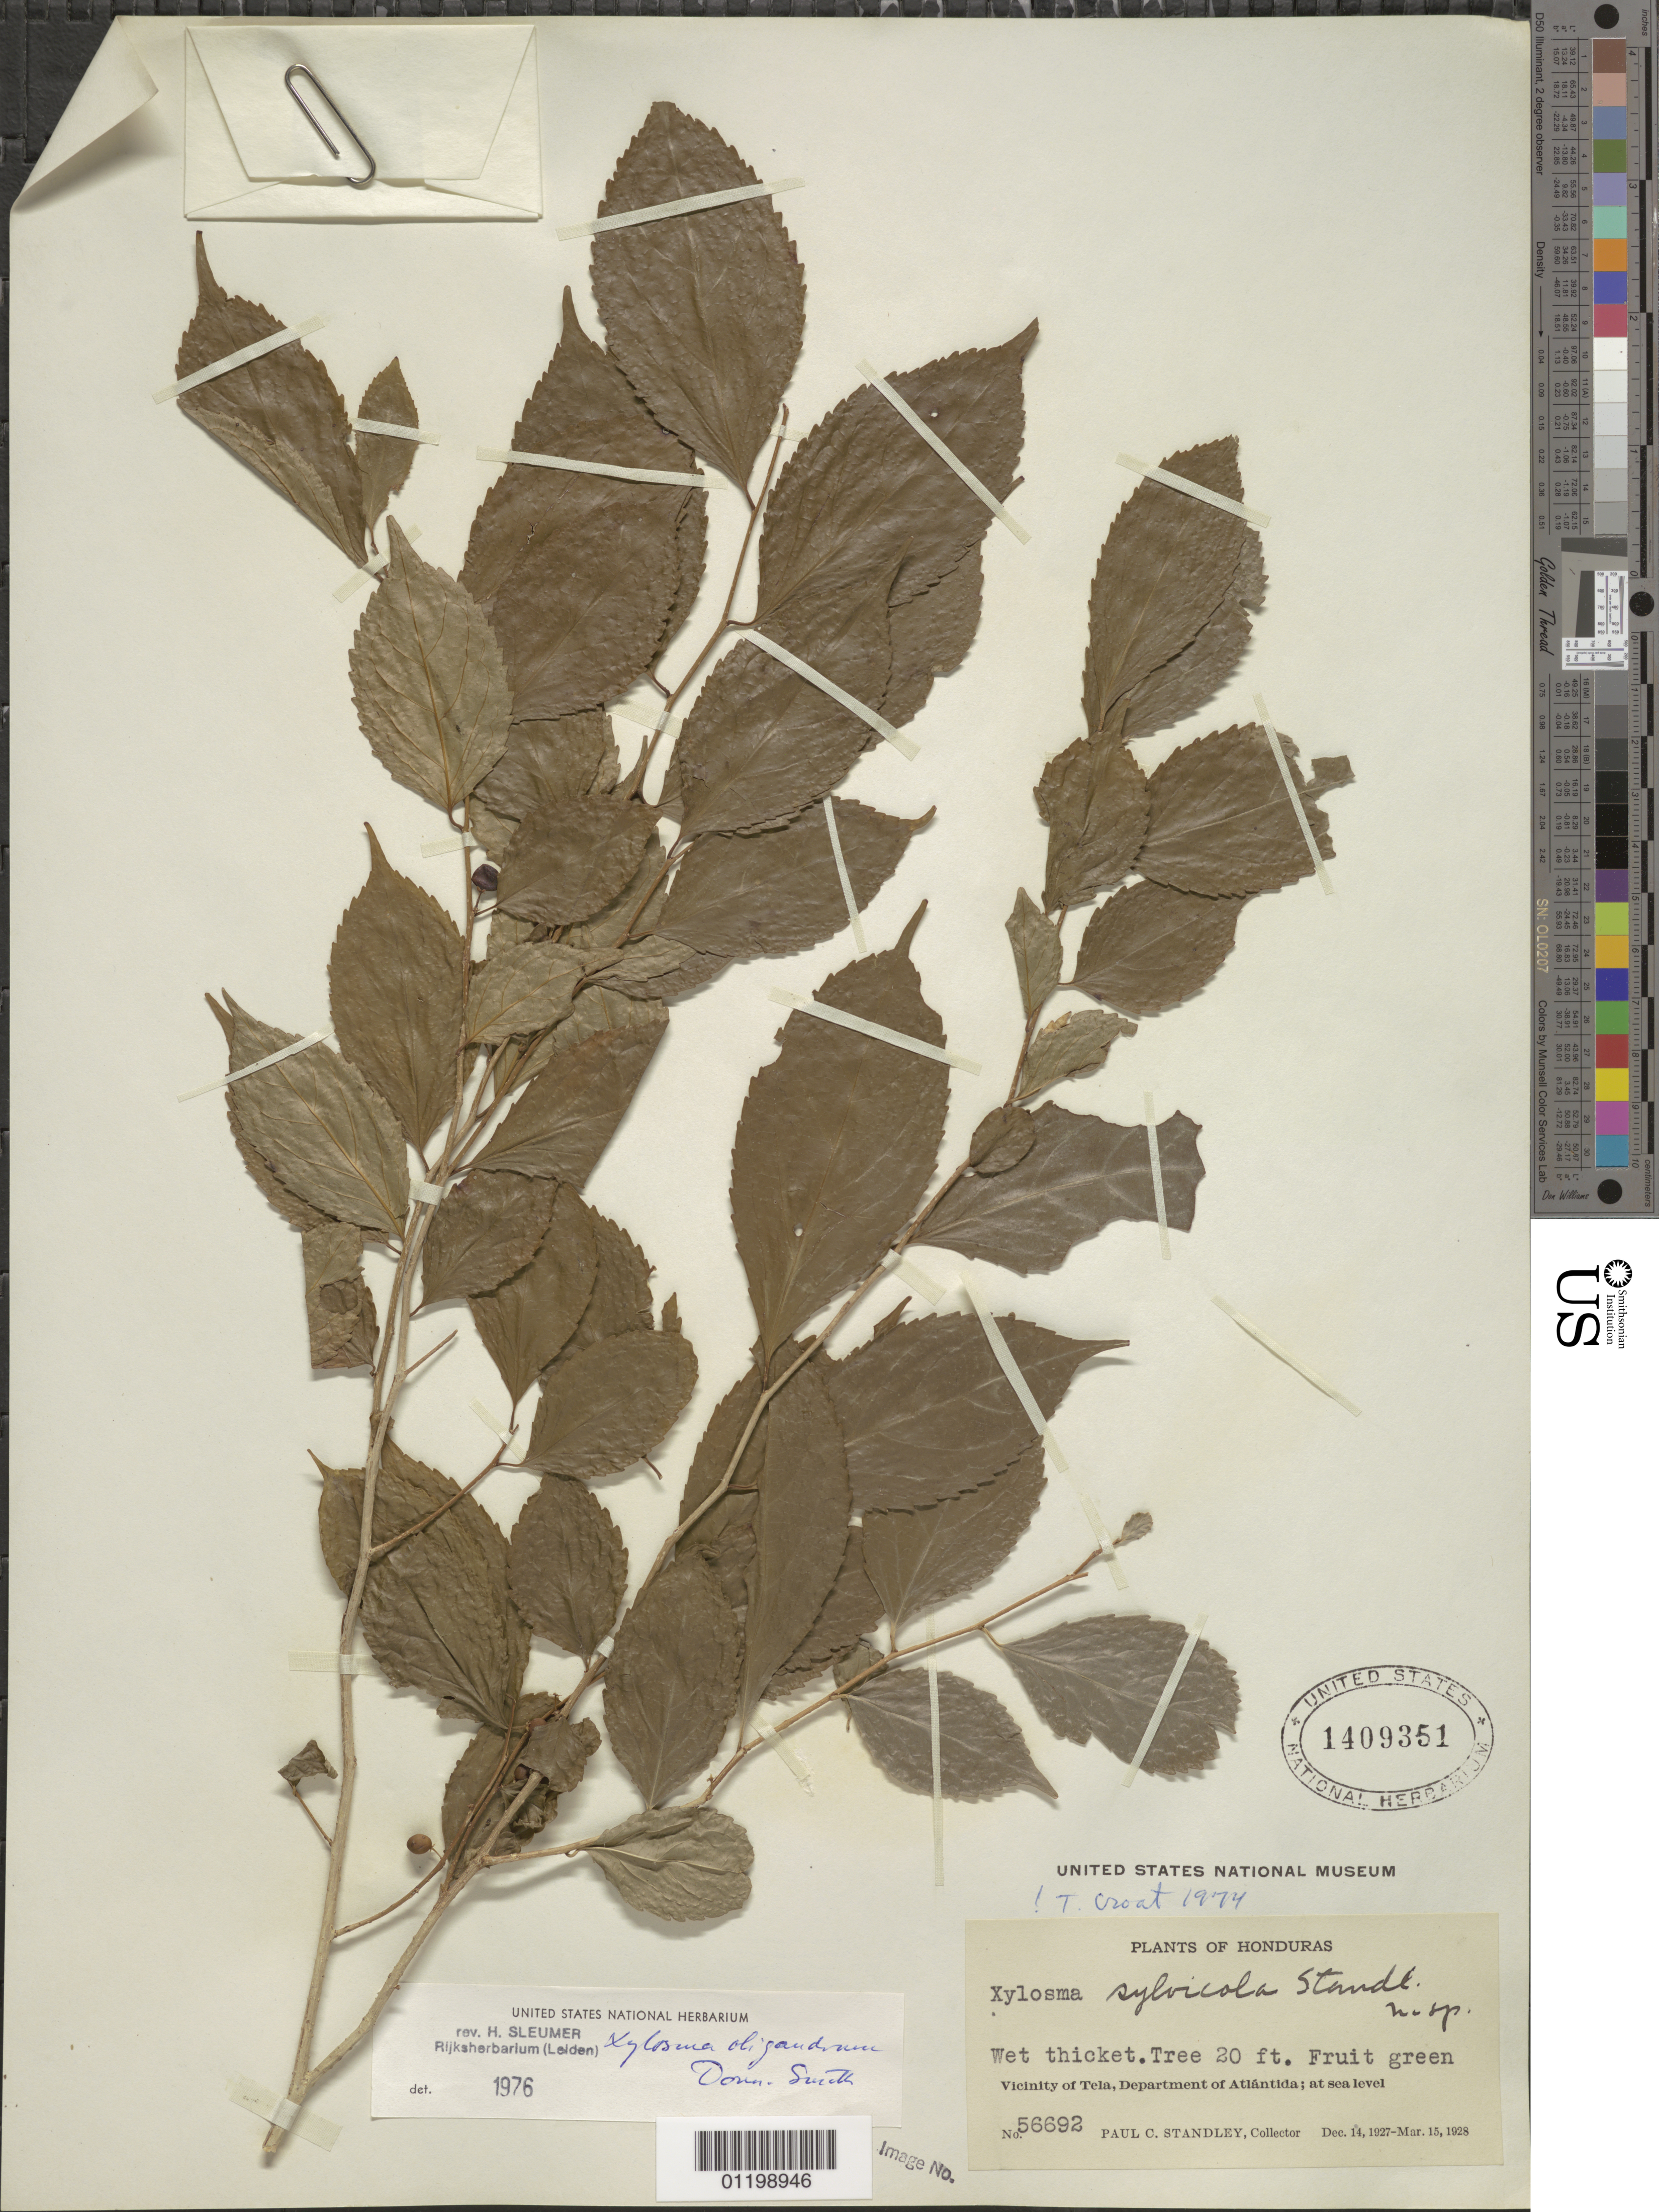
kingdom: Plantae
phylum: Tracheophyta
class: Magnoliopsida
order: Malpighiales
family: Salicaceae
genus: Xylosma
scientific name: Xylosma oligandra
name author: Donn. Sm.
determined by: Sleumer, H. O.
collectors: P. C. Standley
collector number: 56692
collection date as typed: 14 Dec 1927 to 15 Mar 1927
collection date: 1927-03-15/1927-12-14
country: Honduras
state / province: Atlántida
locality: Vicinity of Tela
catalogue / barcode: US 1409351